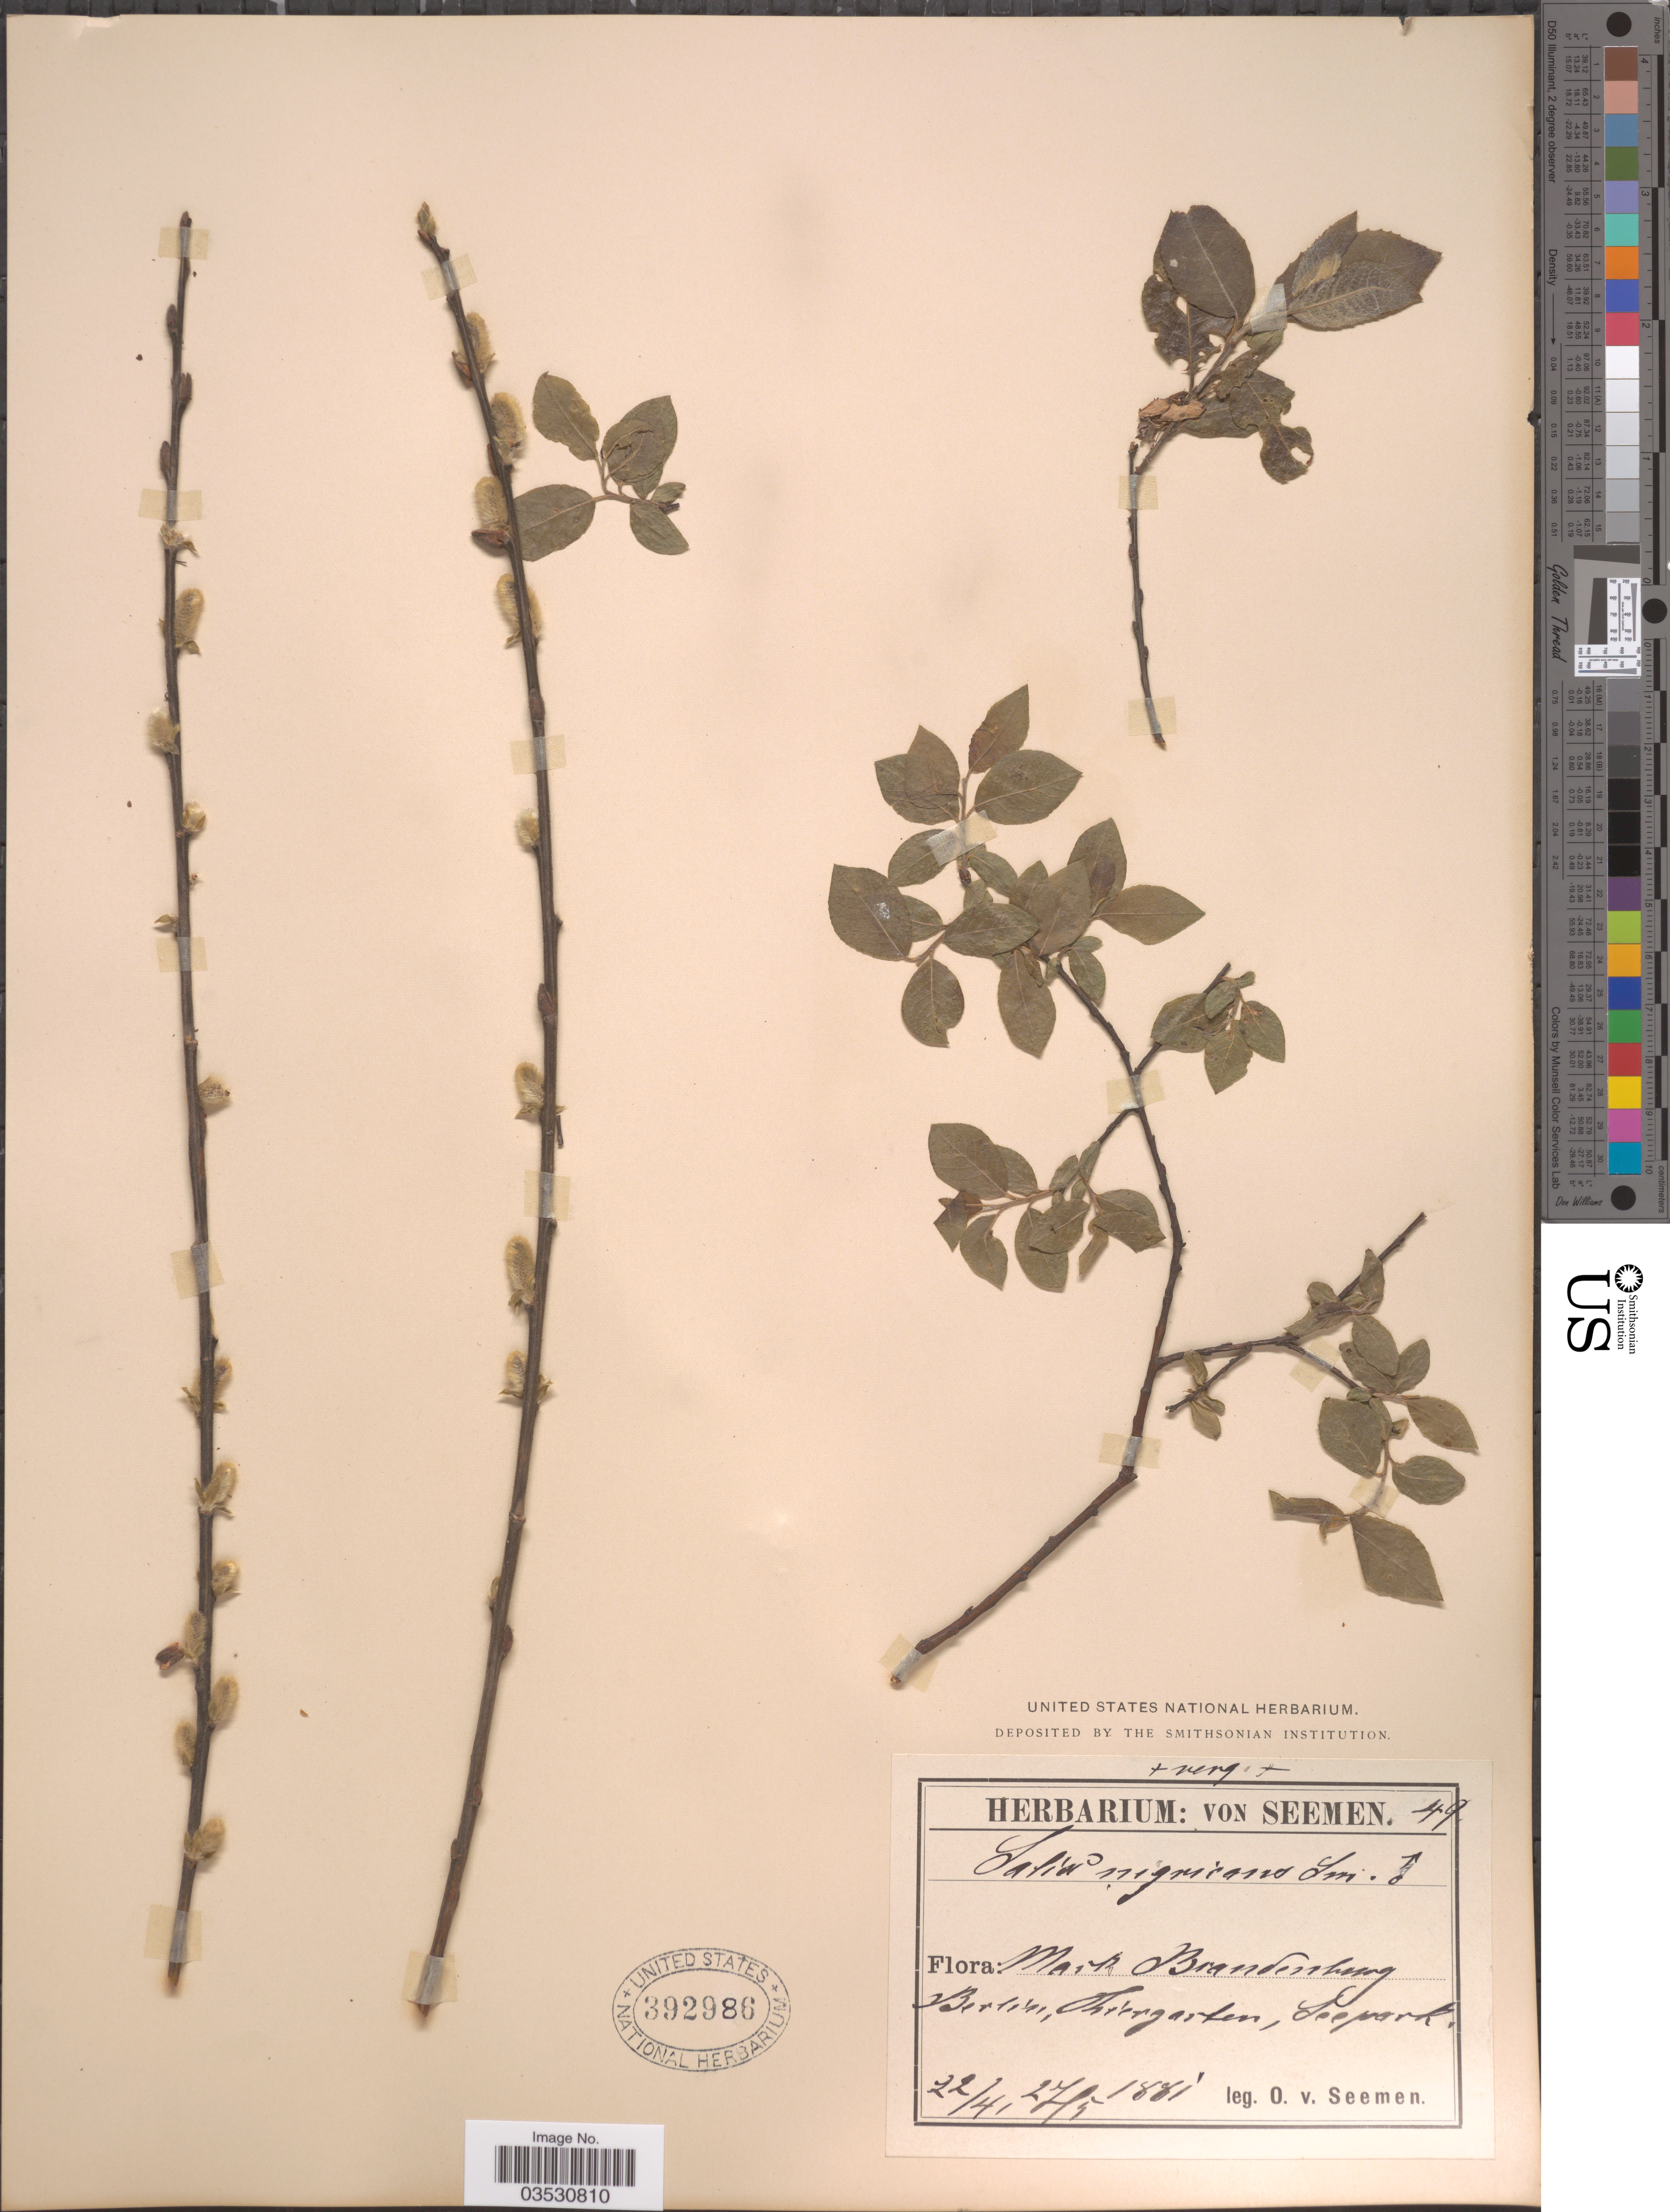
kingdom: Plantae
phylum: Tracheophyta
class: Magnoliopsida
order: Malpighiales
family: Salicaceae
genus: Salix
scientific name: Salix nigricans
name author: Sm.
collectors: K. O. von Seemen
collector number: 49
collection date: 1881-04-22/1881-05-27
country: Germany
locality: Mark Brandenburg, Berlin, Thiergarten, Seepark.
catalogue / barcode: US 392986